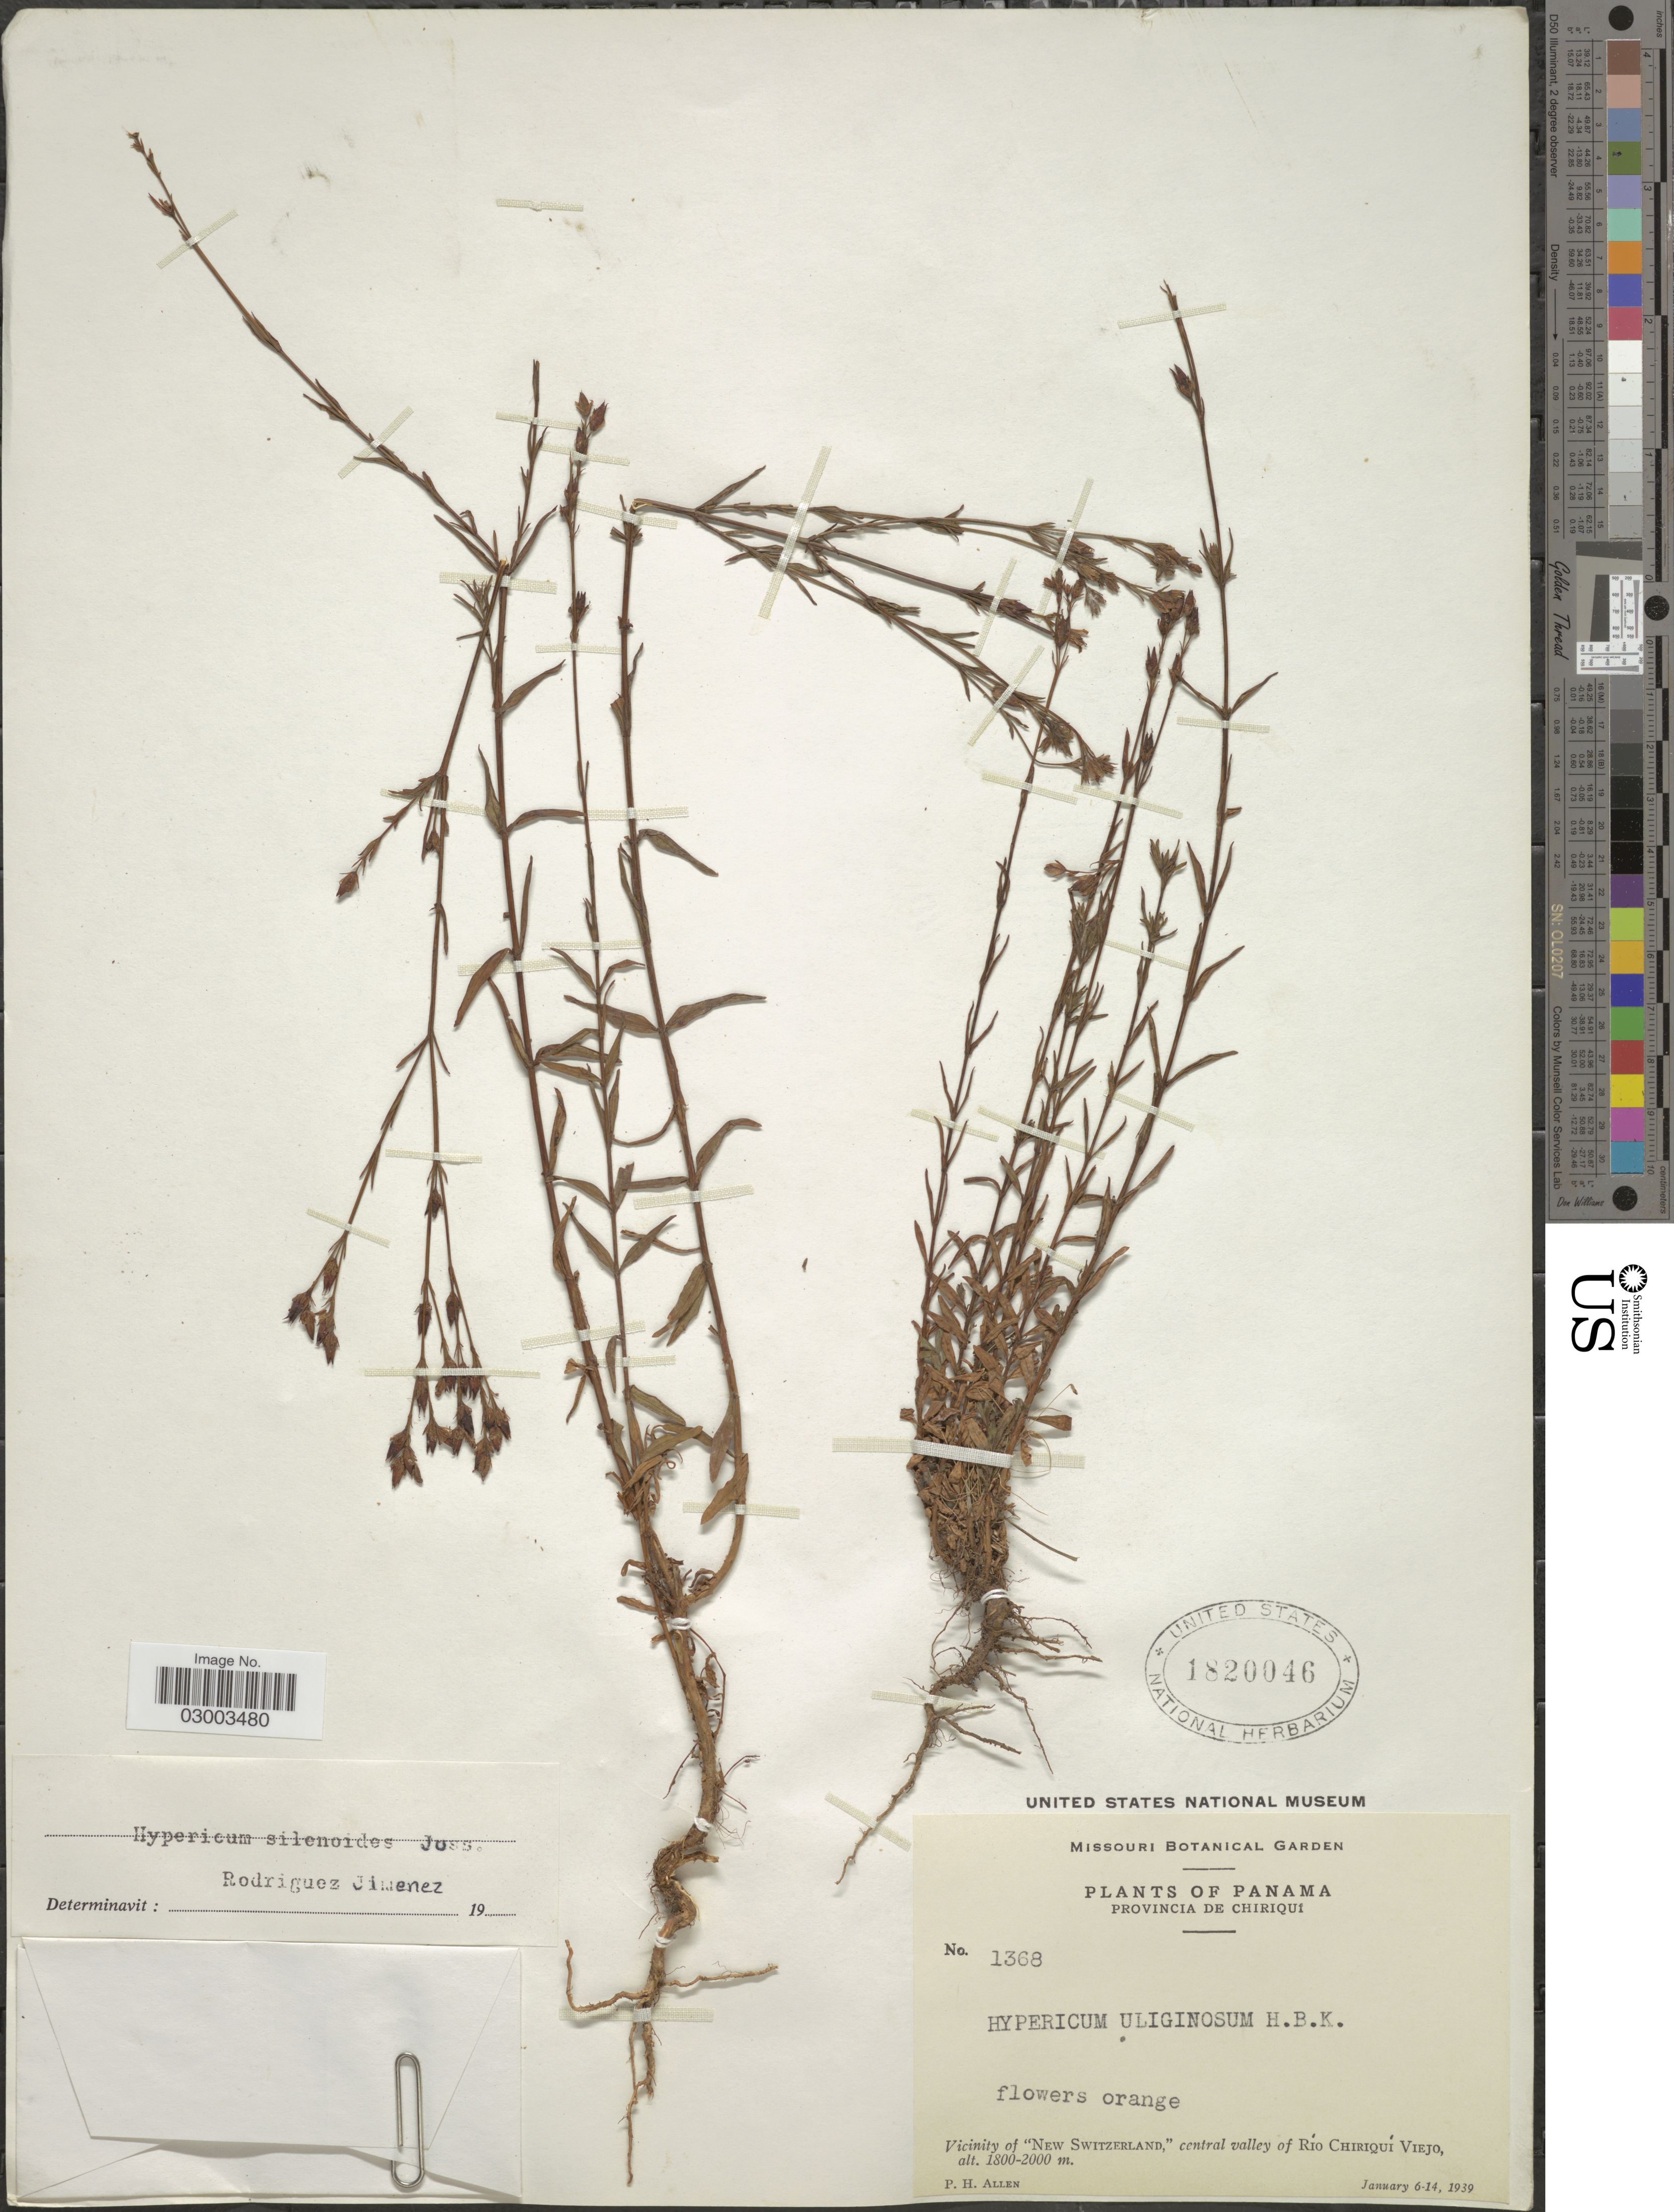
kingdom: Plantae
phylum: Tracheophyta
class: Magnoliopsida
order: Malpighiales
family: Hypericaceae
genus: Hypericum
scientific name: Hypericum silenoides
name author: Juss.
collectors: P. H. Allen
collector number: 1368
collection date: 1939-01-06/1939-01-14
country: Panama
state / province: Chiriqui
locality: Vicinity of 'New Switzerland,' central valley of Río Chiriquí Viejo.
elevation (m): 1800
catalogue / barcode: US 1820046